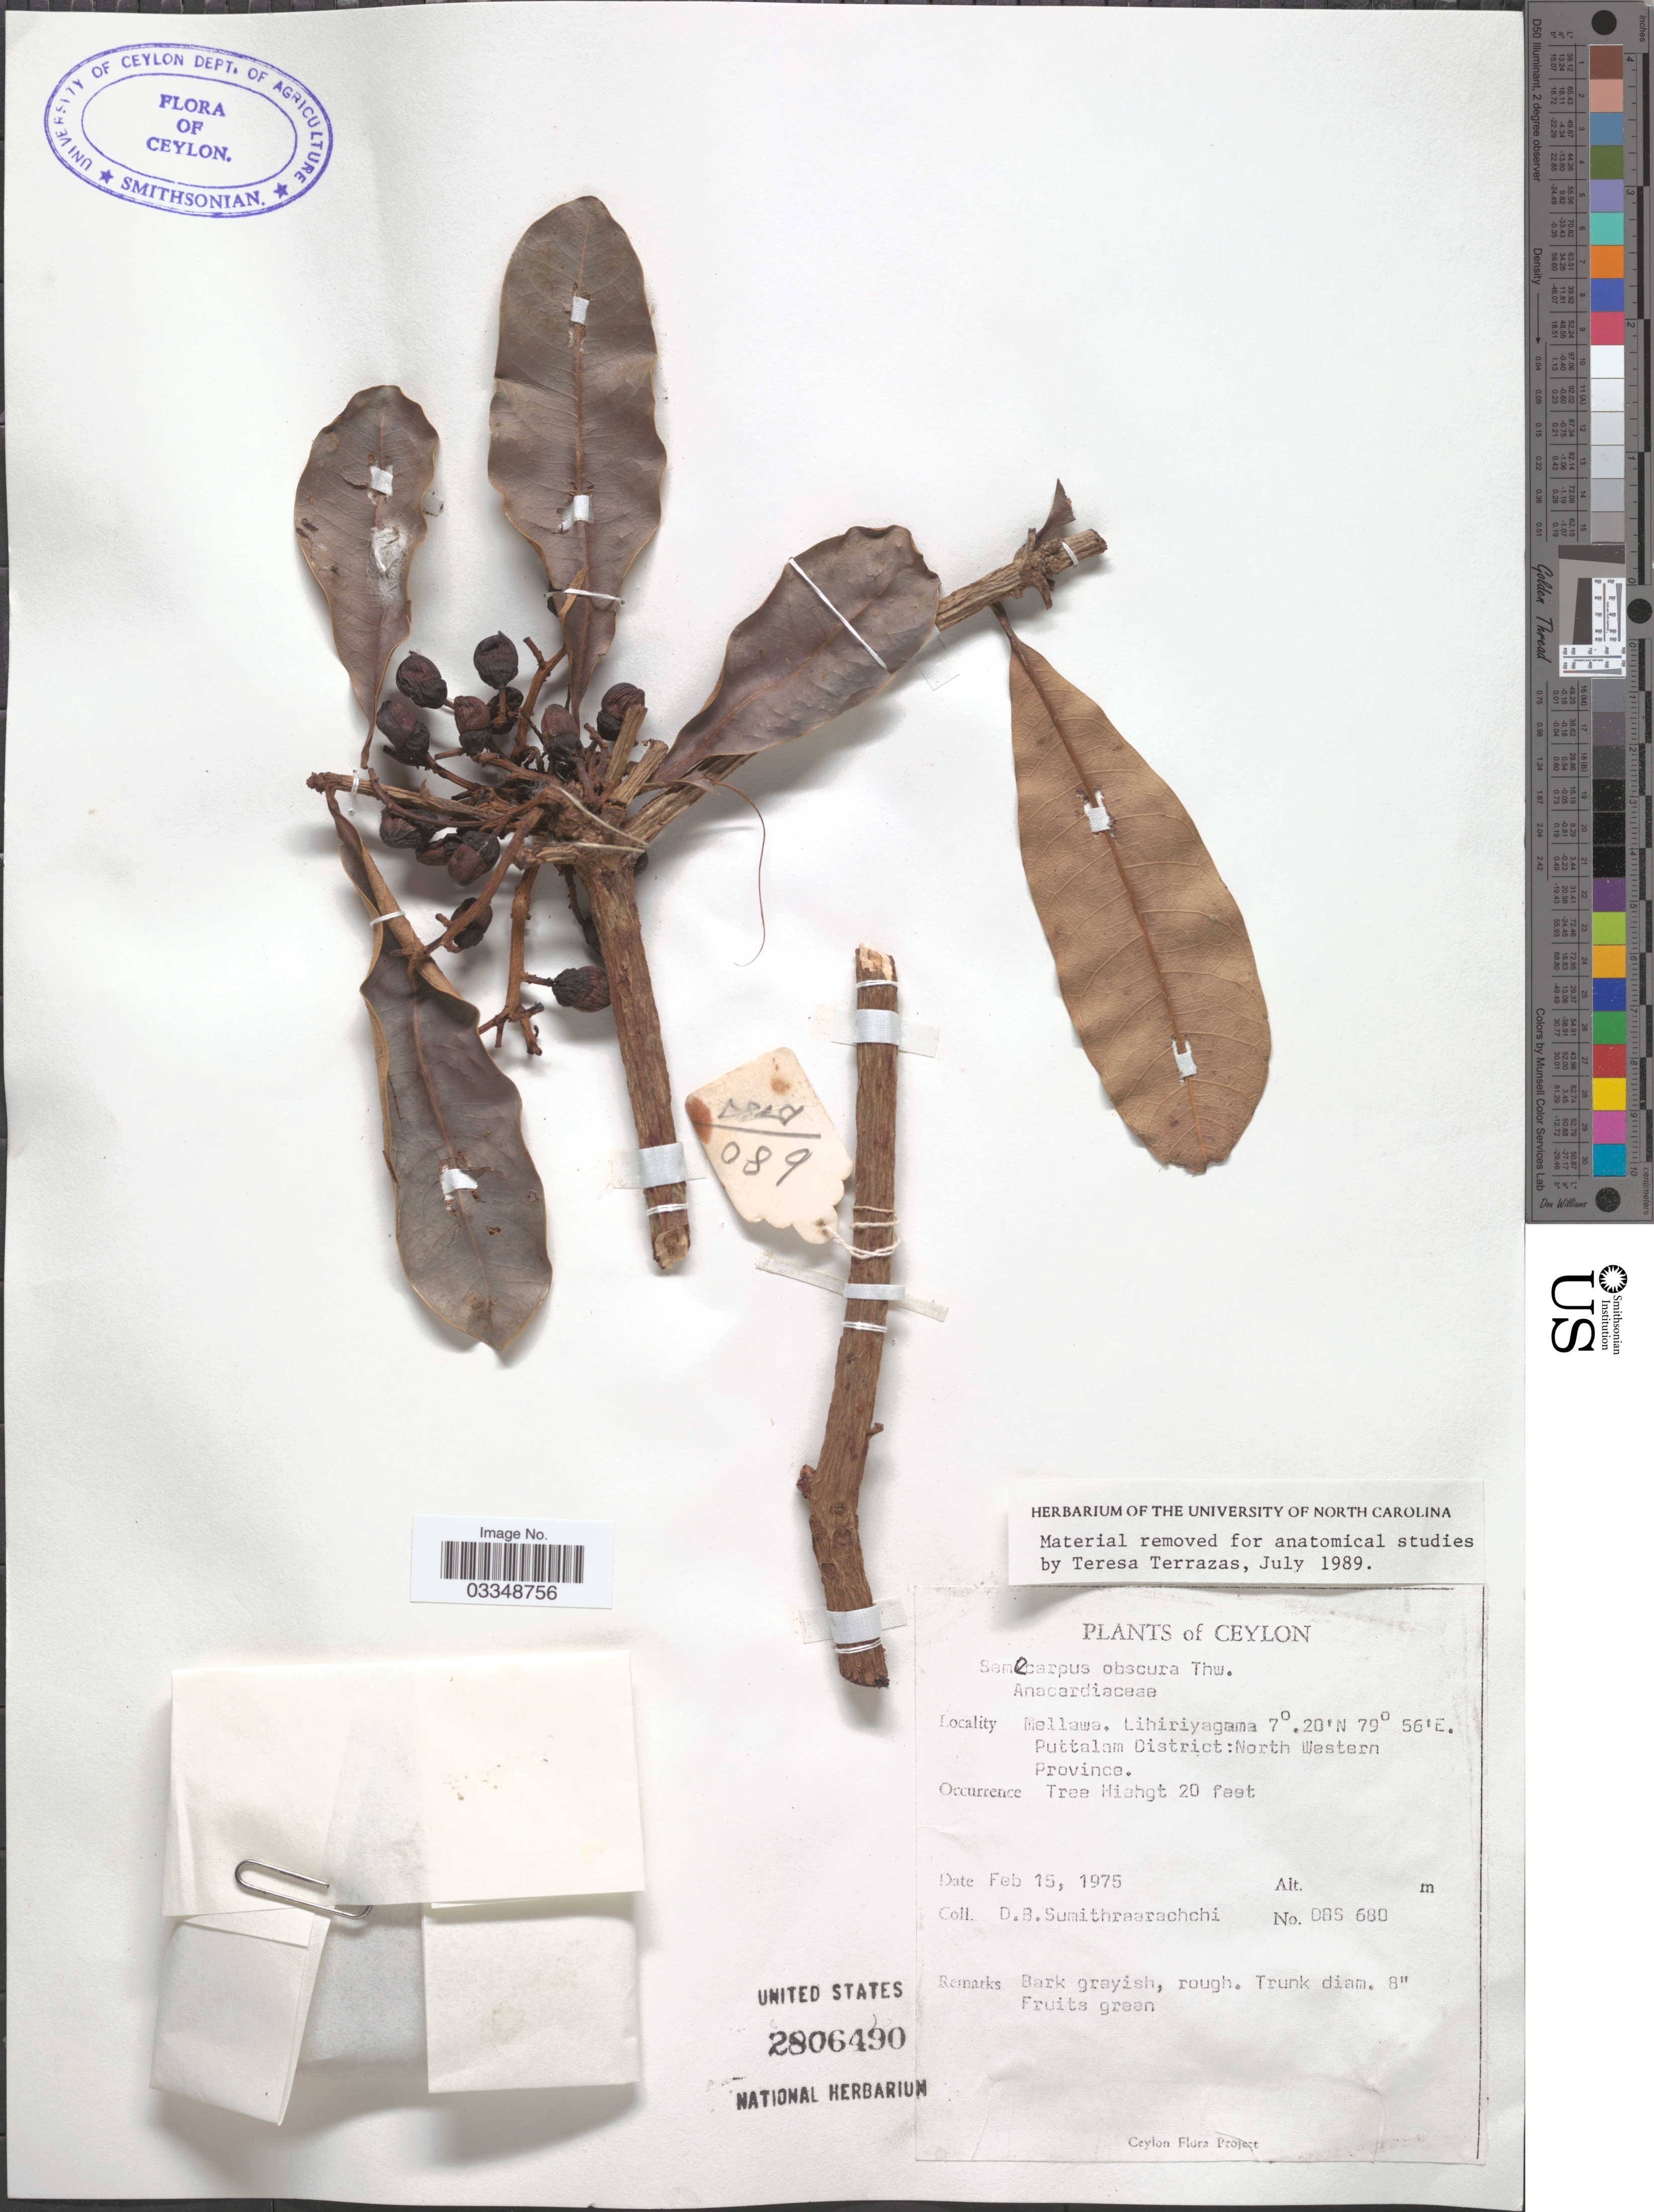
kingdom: Plantae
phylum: Tracheophyta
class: Magnoliopsida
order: Sapindales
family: Anacardiaceae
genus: Semecarpus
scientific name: Semecarpus obscurus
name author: Thwaites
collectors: D. B. Sumithraarachchi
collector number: DBS 680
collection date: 1975-02-15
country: Sri Lanka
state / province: North Western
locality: Ceylon. Mellawa. Lihiriyagama. Puttalam District.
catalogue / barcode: US 2806490